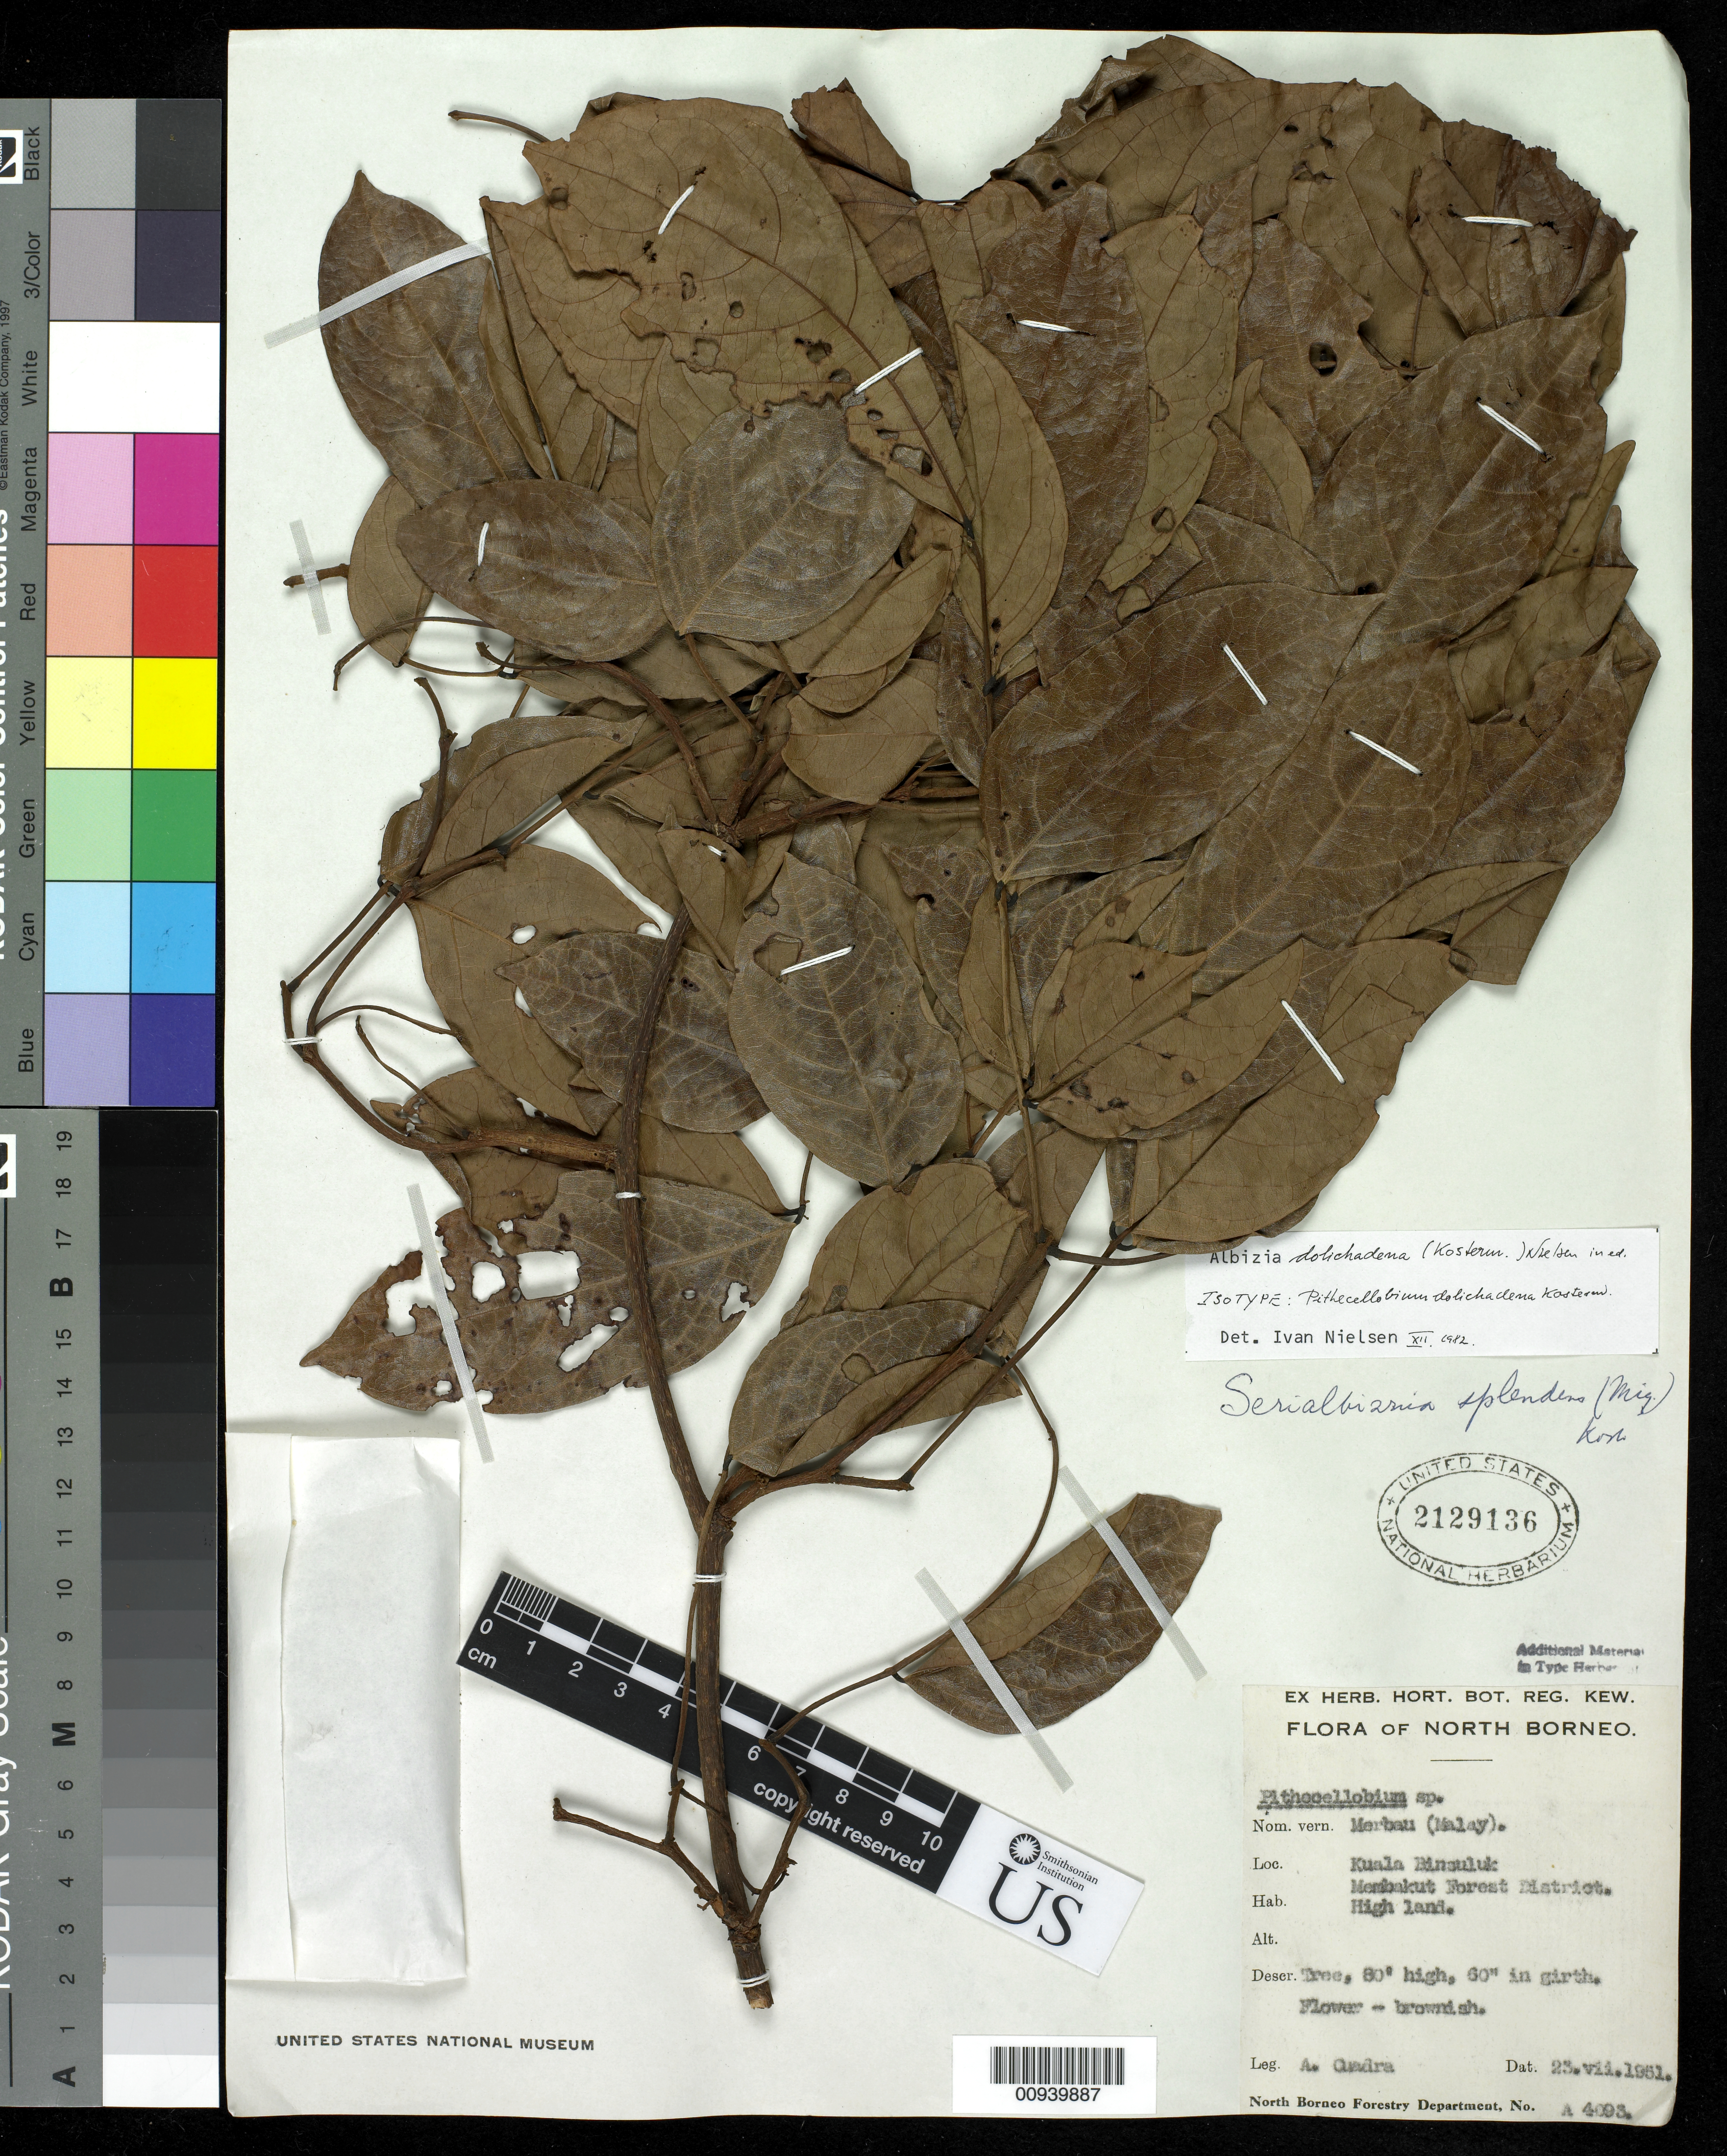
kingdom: Plantae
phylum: Tracheophyta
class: Magnoliopsida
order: Fabales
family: Fabaceae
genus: Pithecellobium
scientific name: Pithecellobium dolichadenum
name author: Kosterm.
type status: Isotype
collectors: A. Cuadra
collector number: A 4093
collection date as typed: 23 Jul 1951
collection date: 1951-07-23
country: Malaysia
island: Borneo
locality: Kuala Binsuluk Membakut Forest District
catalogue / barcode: US 2129136